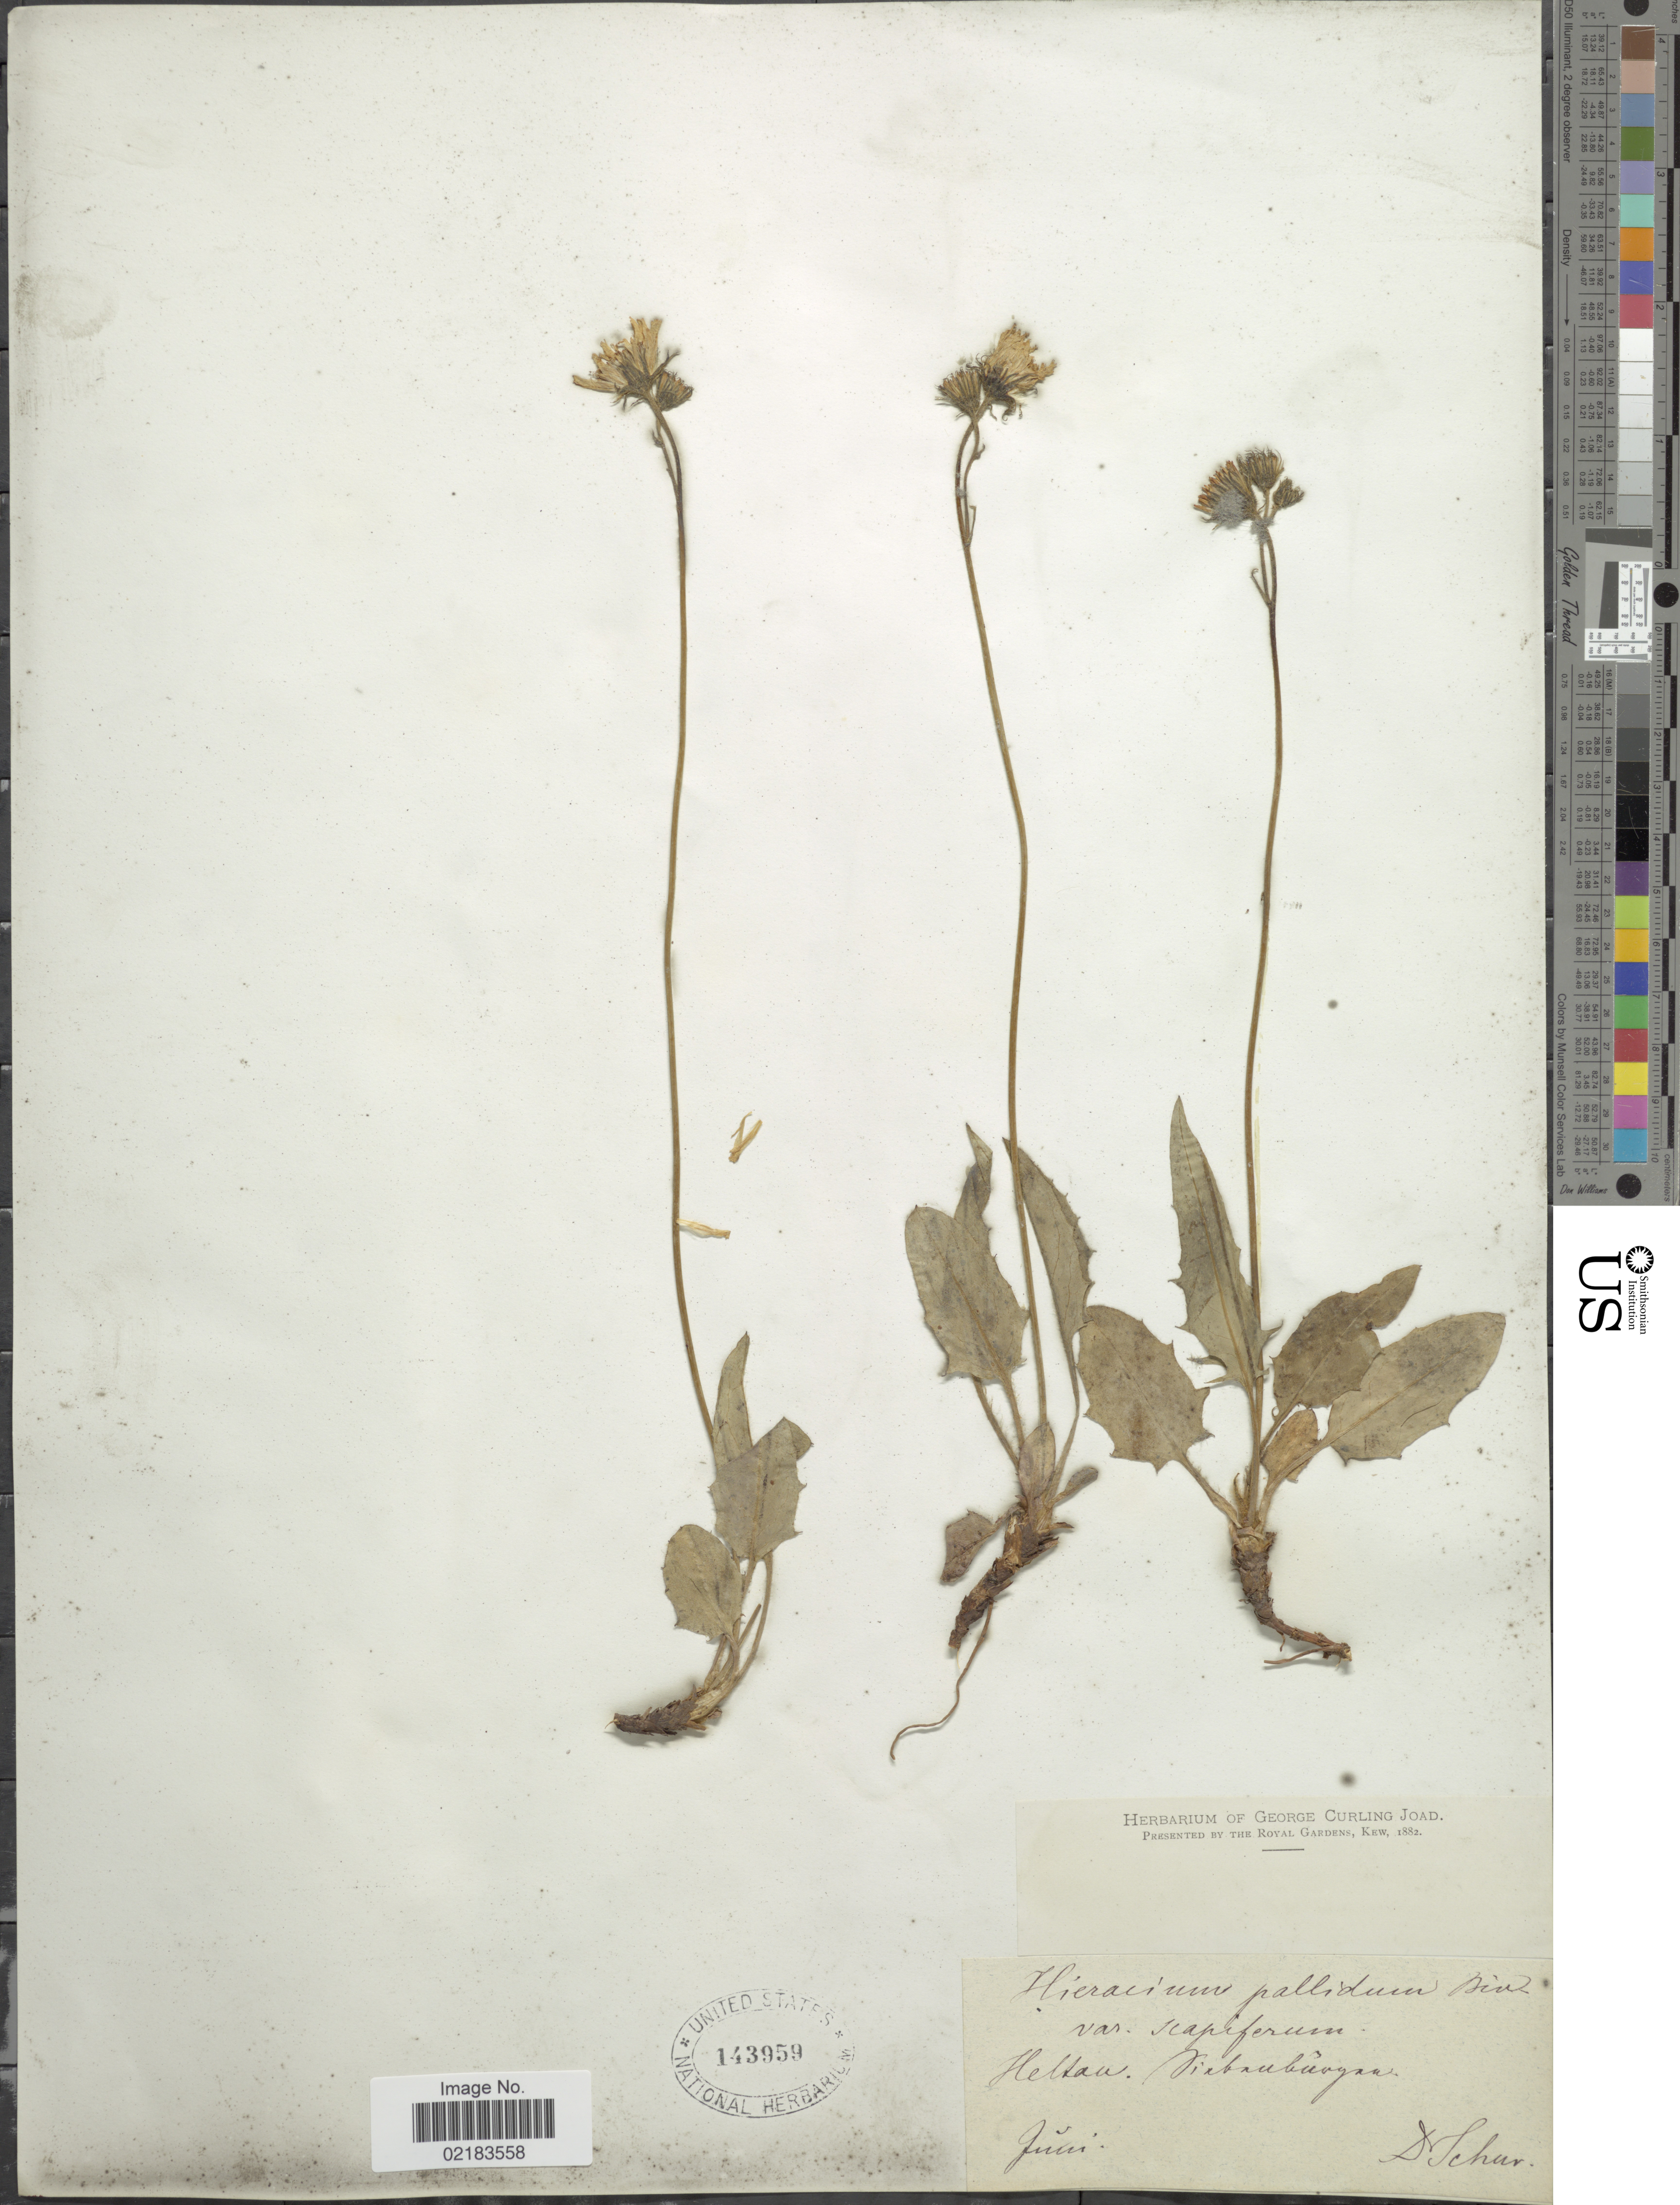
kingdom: Plantae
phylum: Tracheophyta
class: Magnoliopsida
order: Asterales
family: Asteraceae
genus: Hieracium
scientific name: Hieracium schmidtii subsp. pallidum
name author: (Biv.) O. Bolòs & Vigo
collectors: Schur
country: Romania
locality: Heltau, Virbauburgau [interpreted]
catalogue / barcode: US 143959